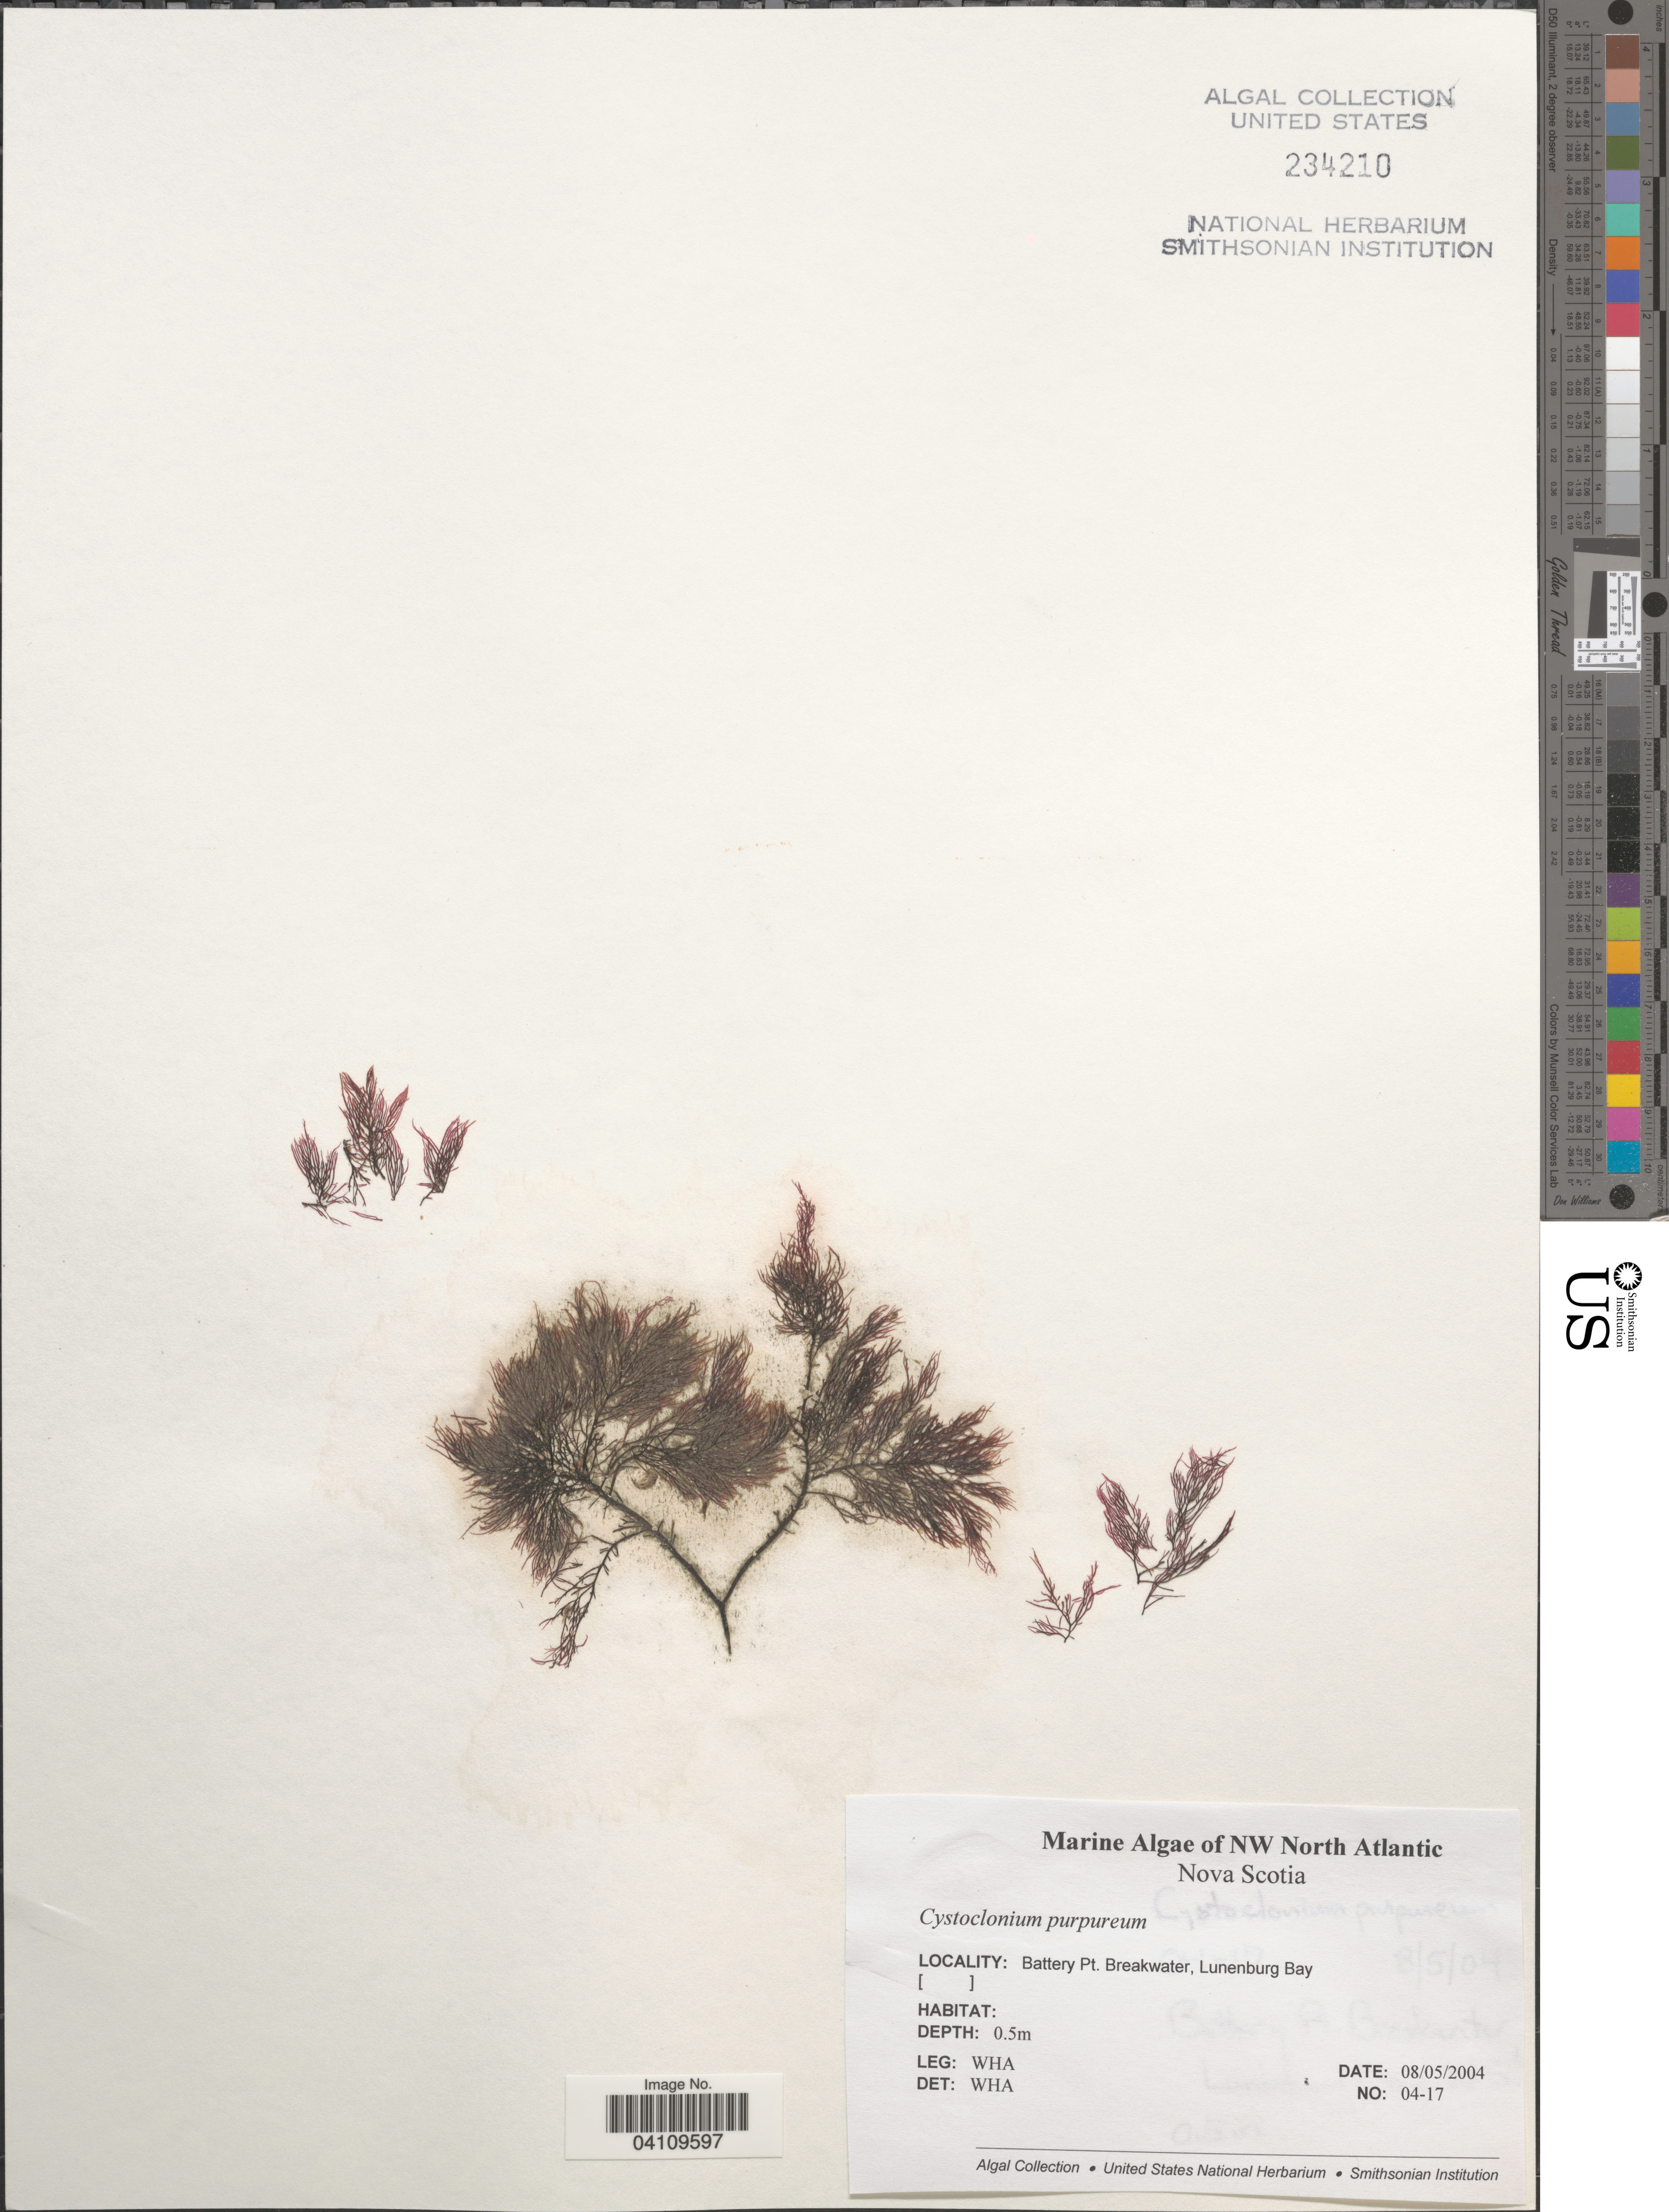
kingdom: Plantae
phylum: Rhodophyta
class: Florideophyceae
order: Gigartinales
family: Cystocloniaceae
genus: Cystoclonium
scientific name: Cystoclonium purpureum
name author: (Huds.) Batters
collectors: W. H. Adey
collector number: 04-17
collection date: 2004-05-08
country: Canada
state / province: Nova Scotia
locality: NW North Atlantic. Battery Pt. Breakwater, Lunenburg Bay.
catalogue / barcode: US 234210